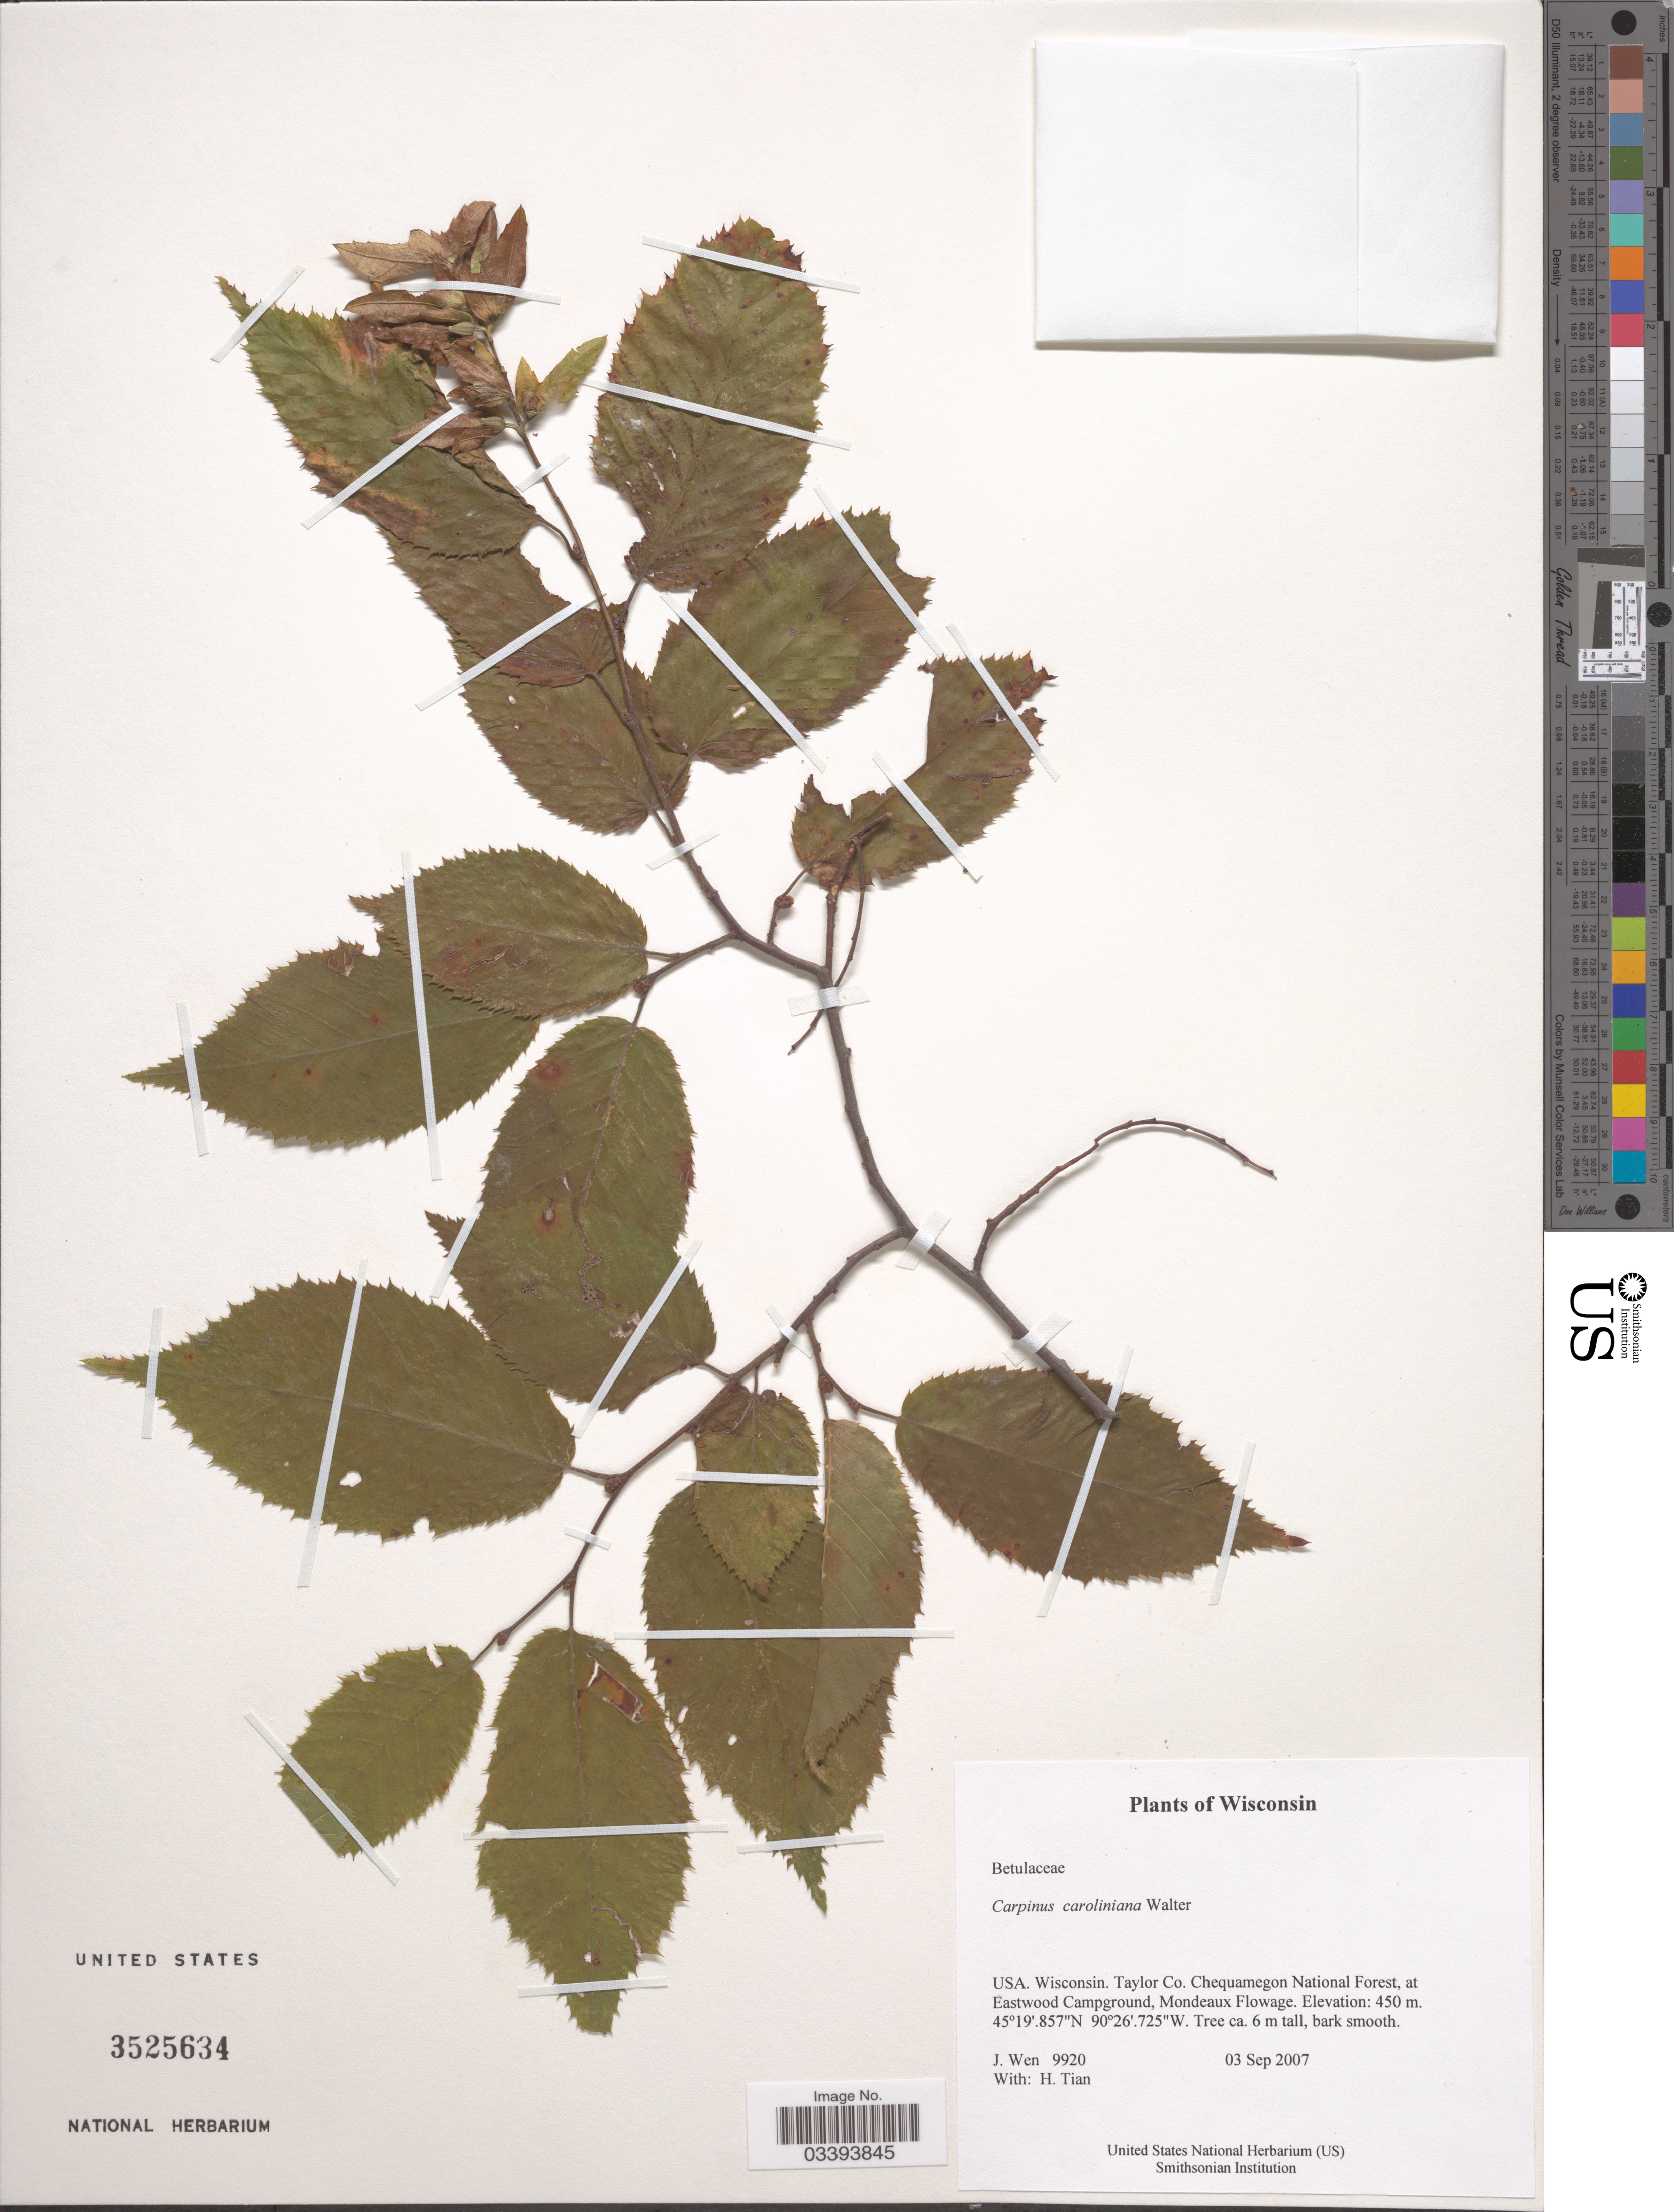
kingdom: Plantae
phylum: Tracheophyta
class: Magnoliopsida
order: Fagales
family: Betulaceae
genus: Carpinus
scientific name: Carpinus caroliniana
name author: Walter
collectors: J. Wen & H. Tian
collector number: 9920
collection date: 2007-09-03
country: United States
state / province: Wisconsin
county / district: Taylor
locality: Taylor Co. Chequamegon National Forest, at Eastwood Campground, Mondeaux Flowage.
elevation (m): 450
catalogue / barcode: US 3525634